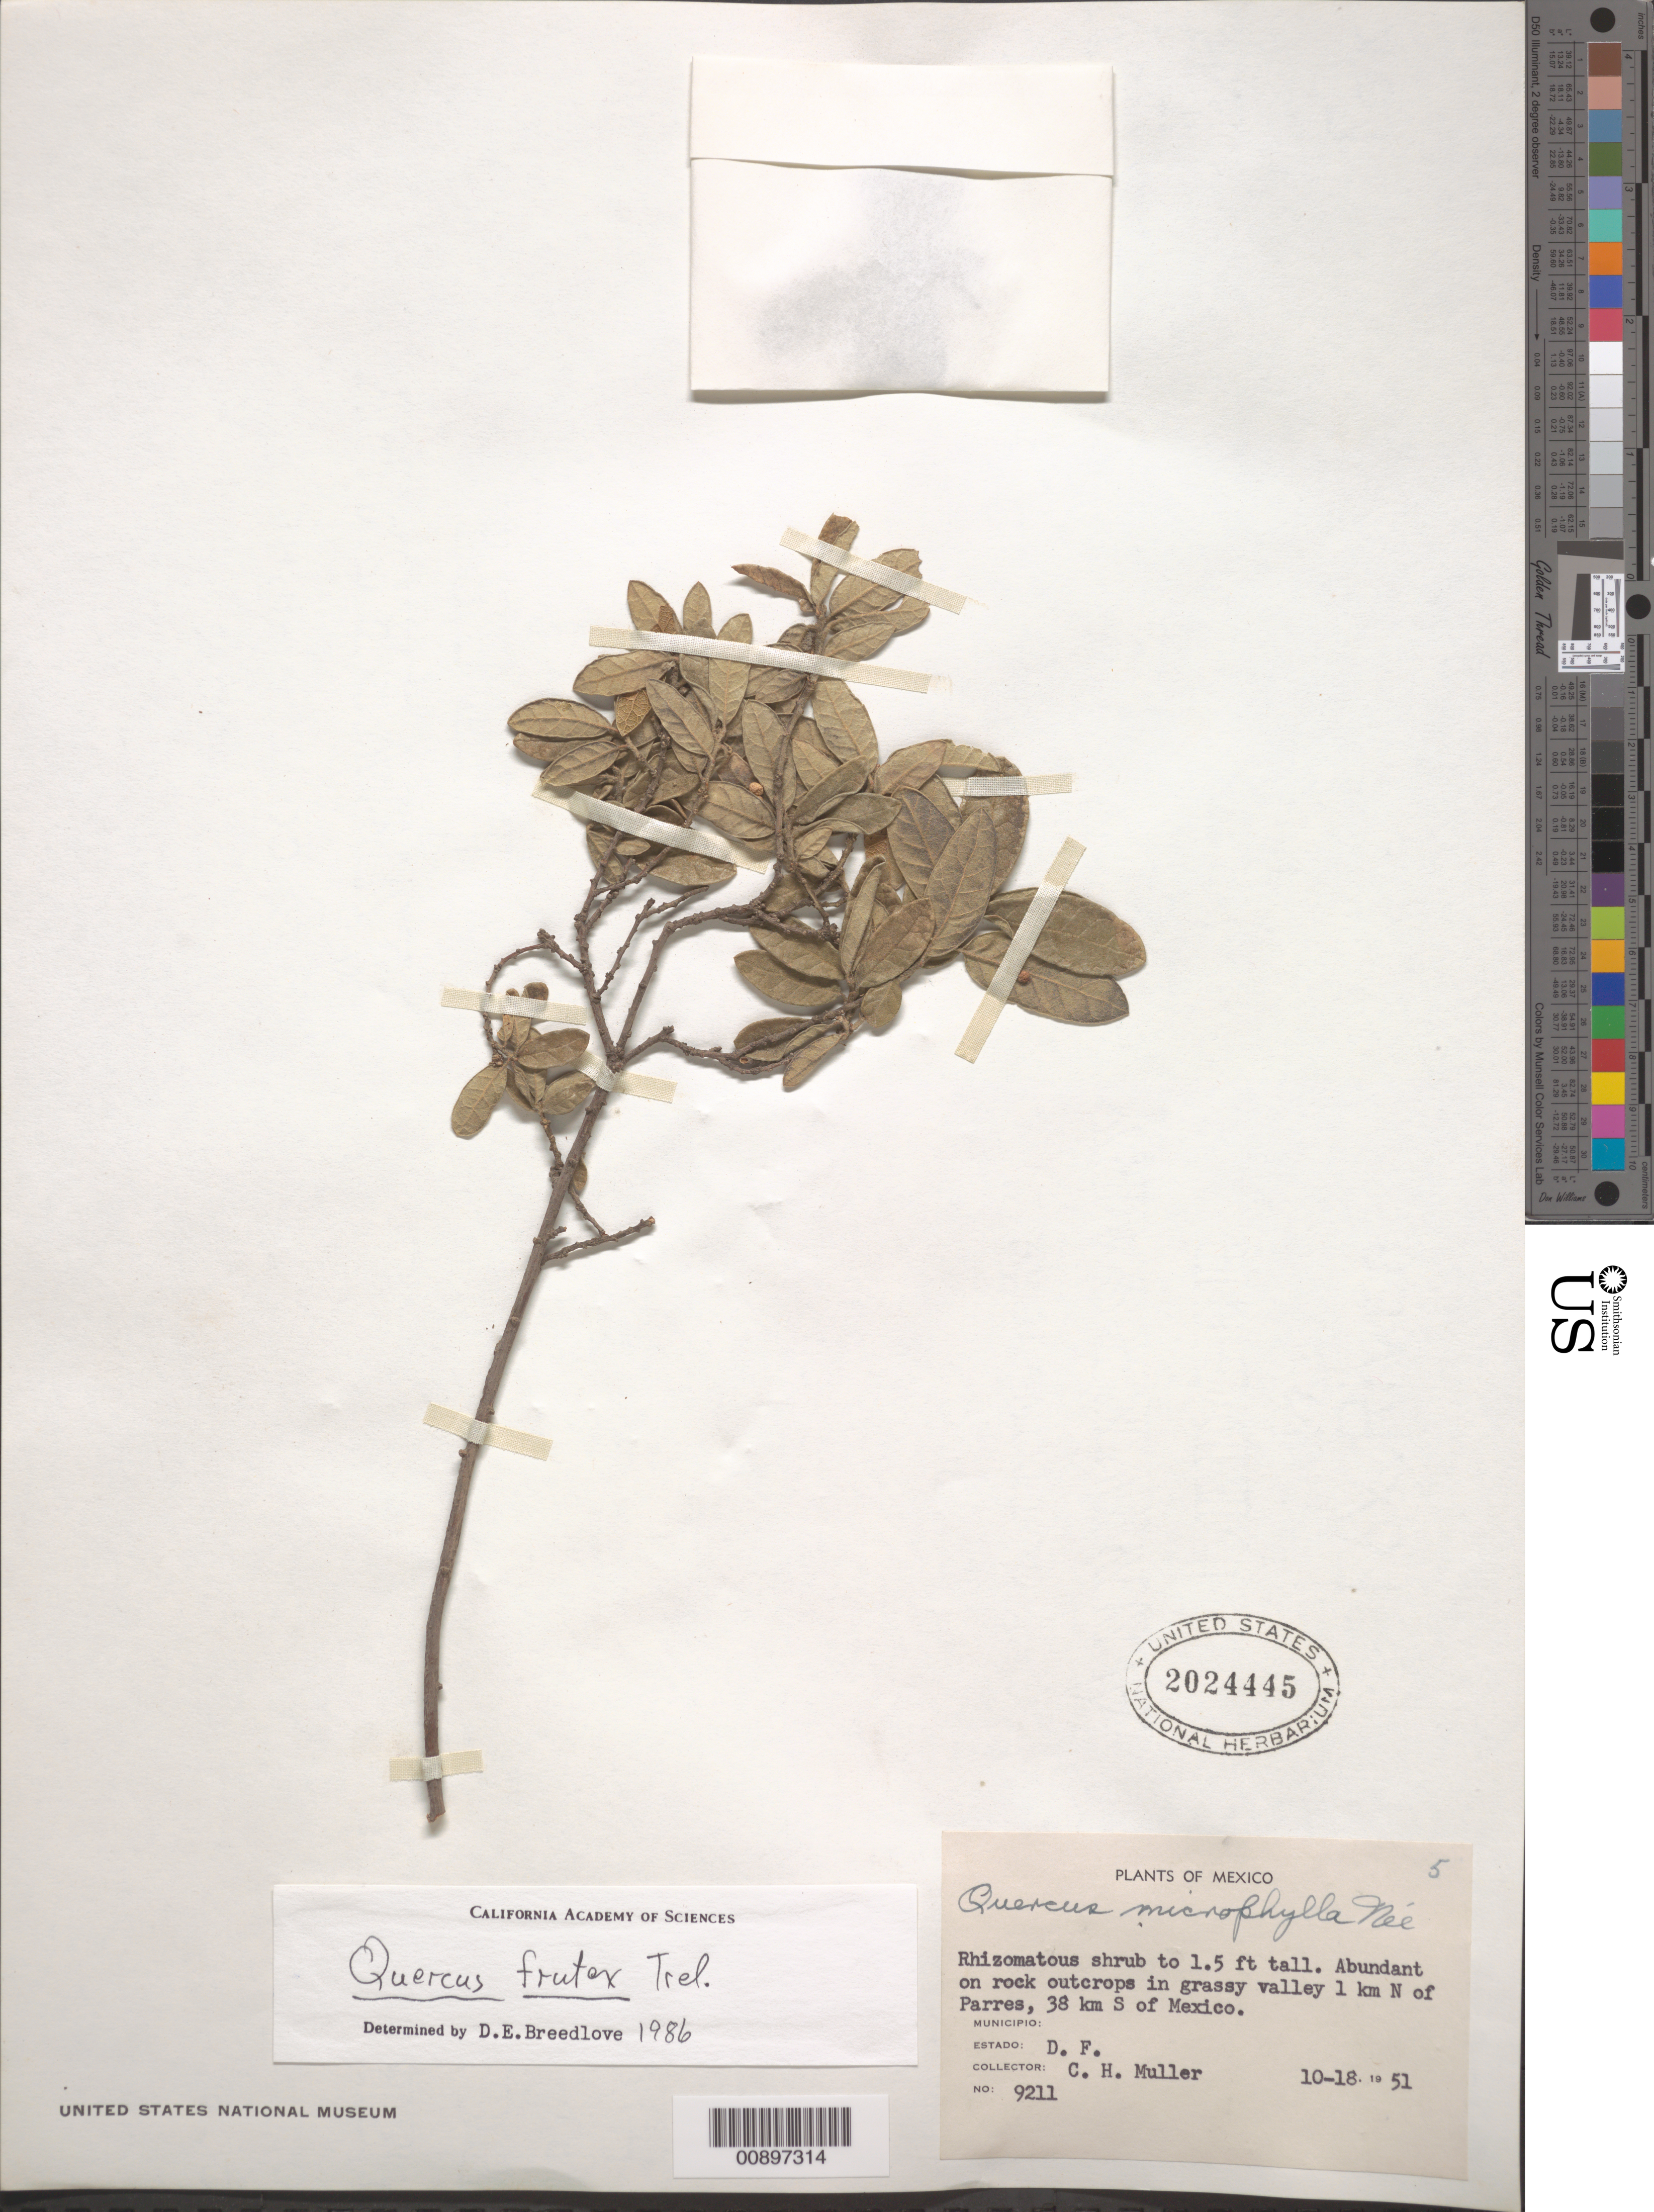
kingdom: Plantae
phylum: Tracheophyta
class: Magnoliopsida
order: Fagales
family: Fagaceae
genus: Quercus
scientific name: Quercus frutex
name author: Trel.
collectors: C. H. Muller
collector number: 9211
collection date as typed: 18 Oct 1951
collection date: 1951-10-18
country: Mexico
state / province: Distrito Federal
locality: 1 km N of Parres, 38 km S of Mexico.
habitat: Abundant on rock outcrops in grassy valley.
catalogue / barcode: US 2024445